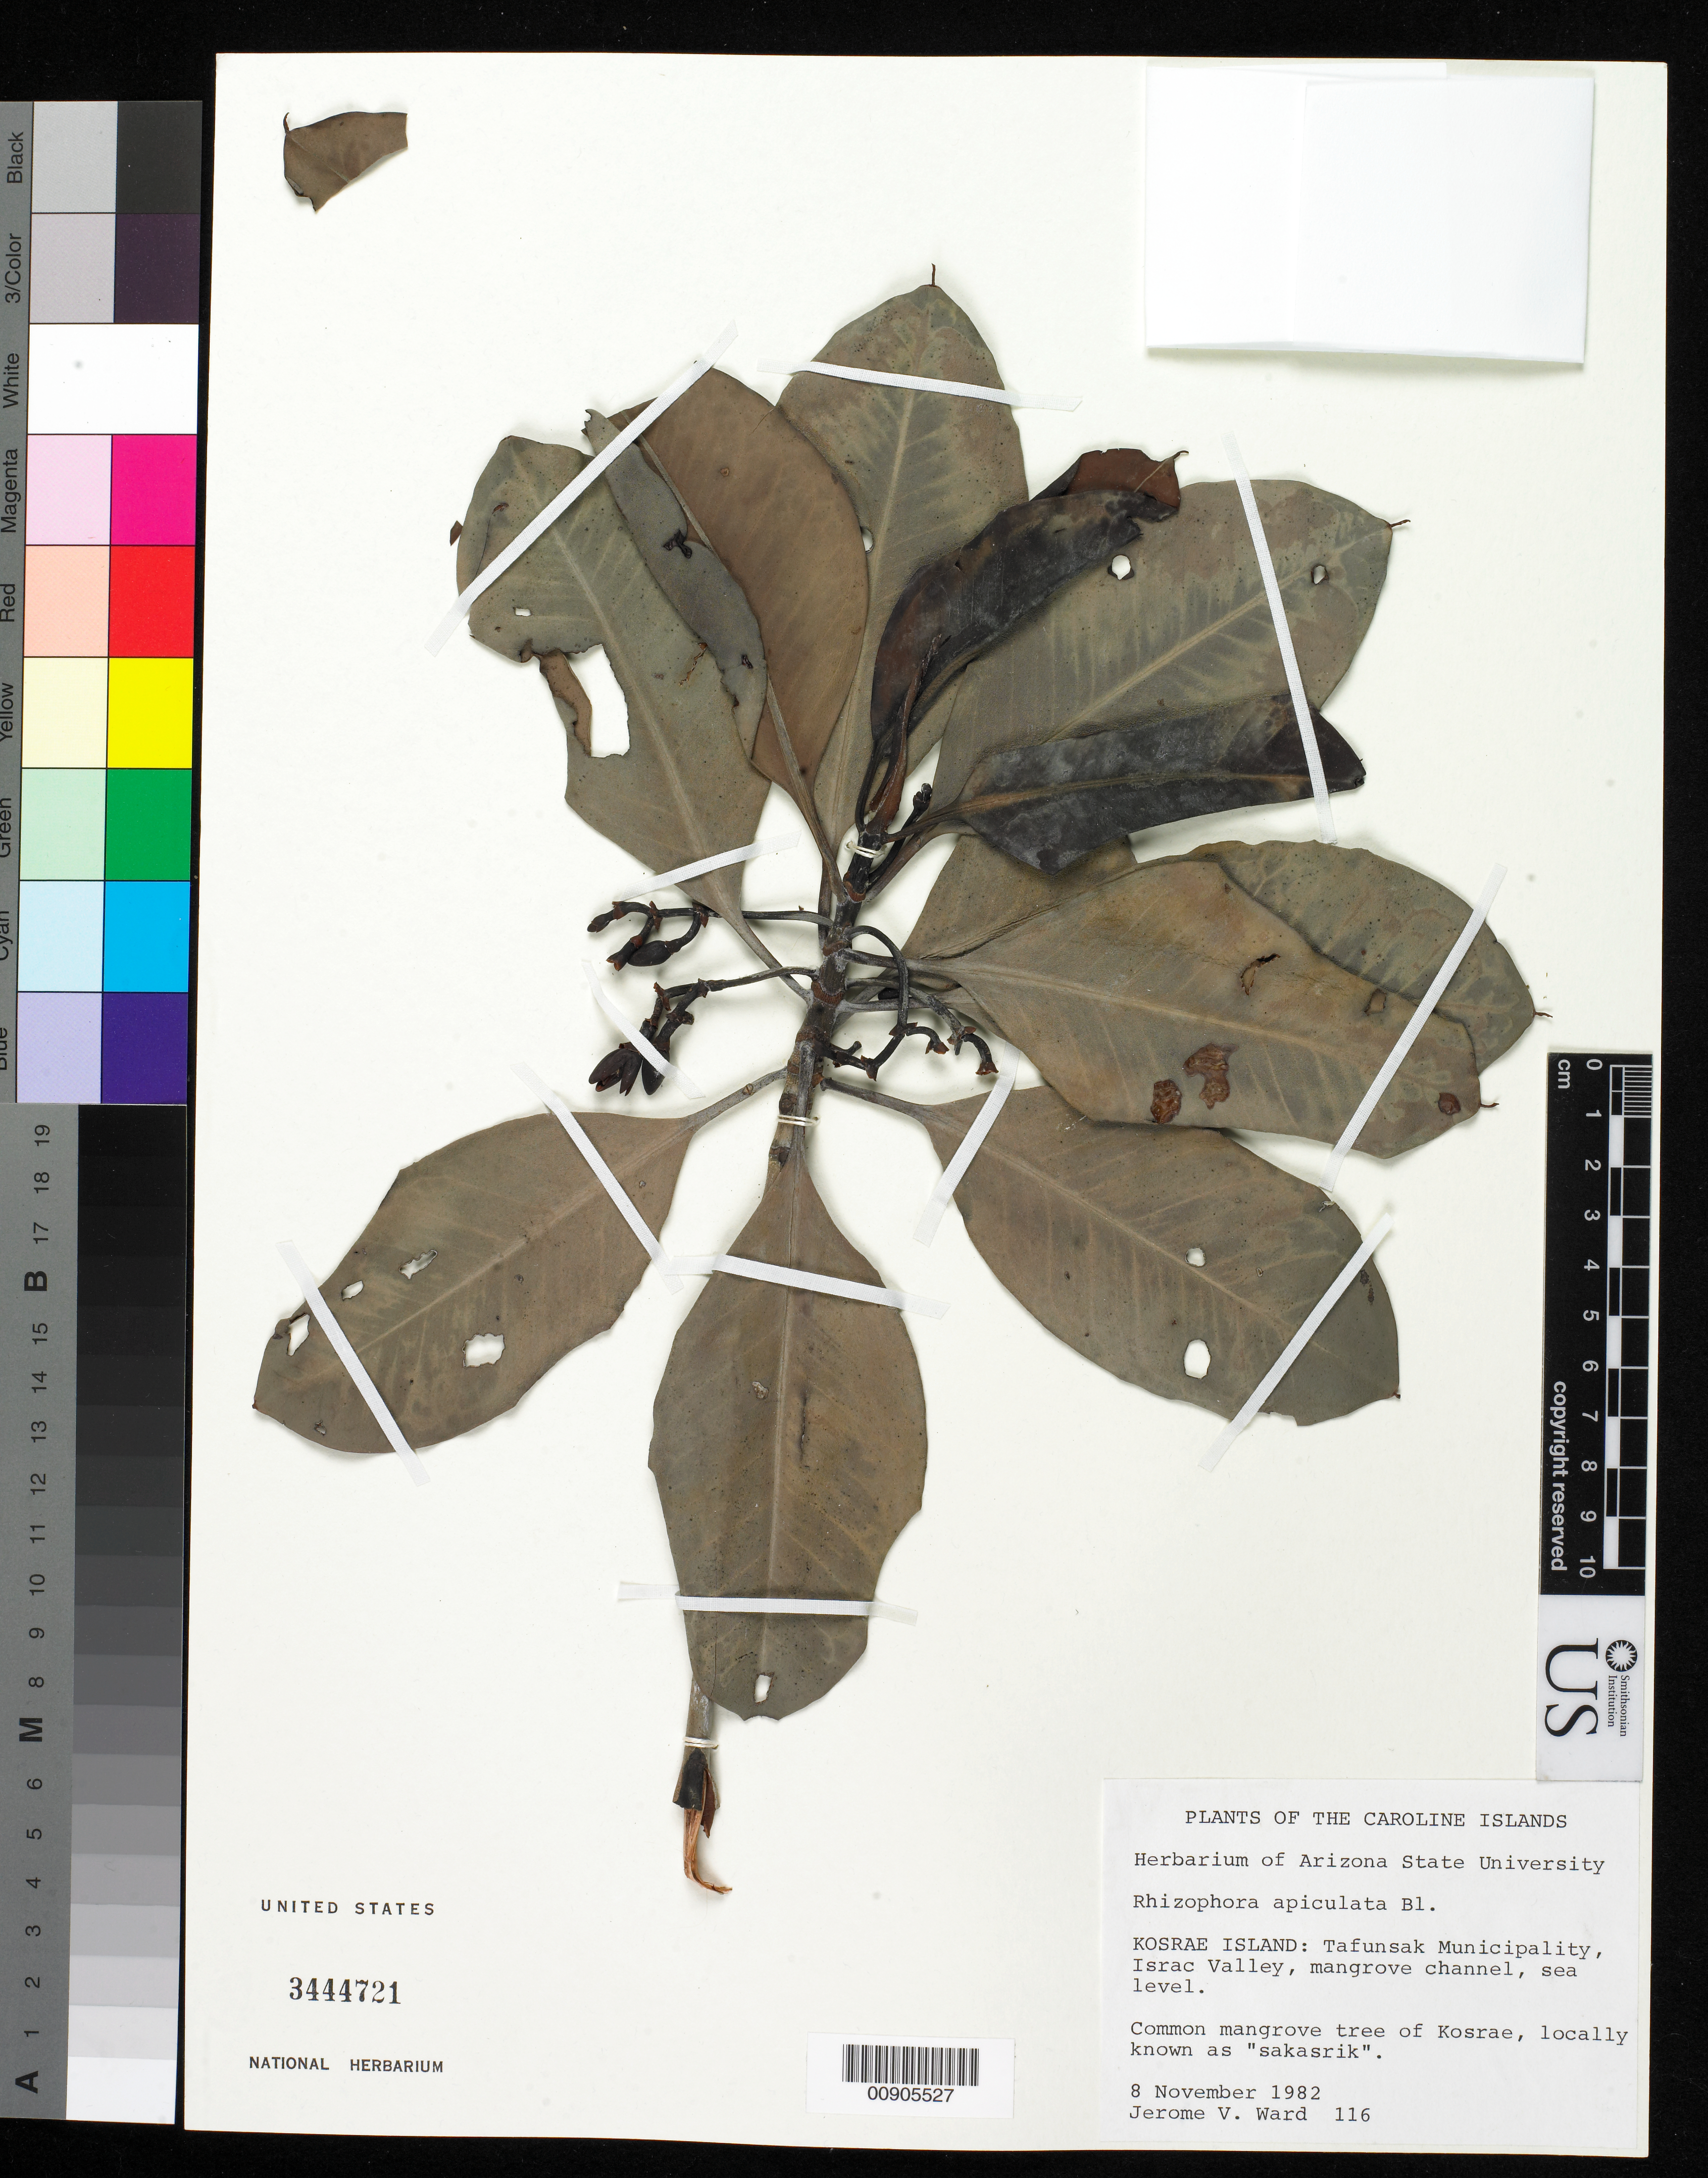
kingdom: Plantae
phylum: Tracheophyta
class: Magnoliopsida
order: Malpighiales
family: Rhizophoraceae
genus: Rhizophora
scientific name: Rhizophora apiculata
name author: Blume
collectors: J. V. Ward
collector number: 116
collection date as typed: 08 Nov 1982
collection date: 1982-11-08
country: Micronesia, Federated States of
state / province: Kosrae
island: Kosrae [Kusaie]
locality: Tafunsak Municipality, Israc Valley, mangrove channel, sea level.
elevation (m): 0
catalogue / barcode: US 3444721